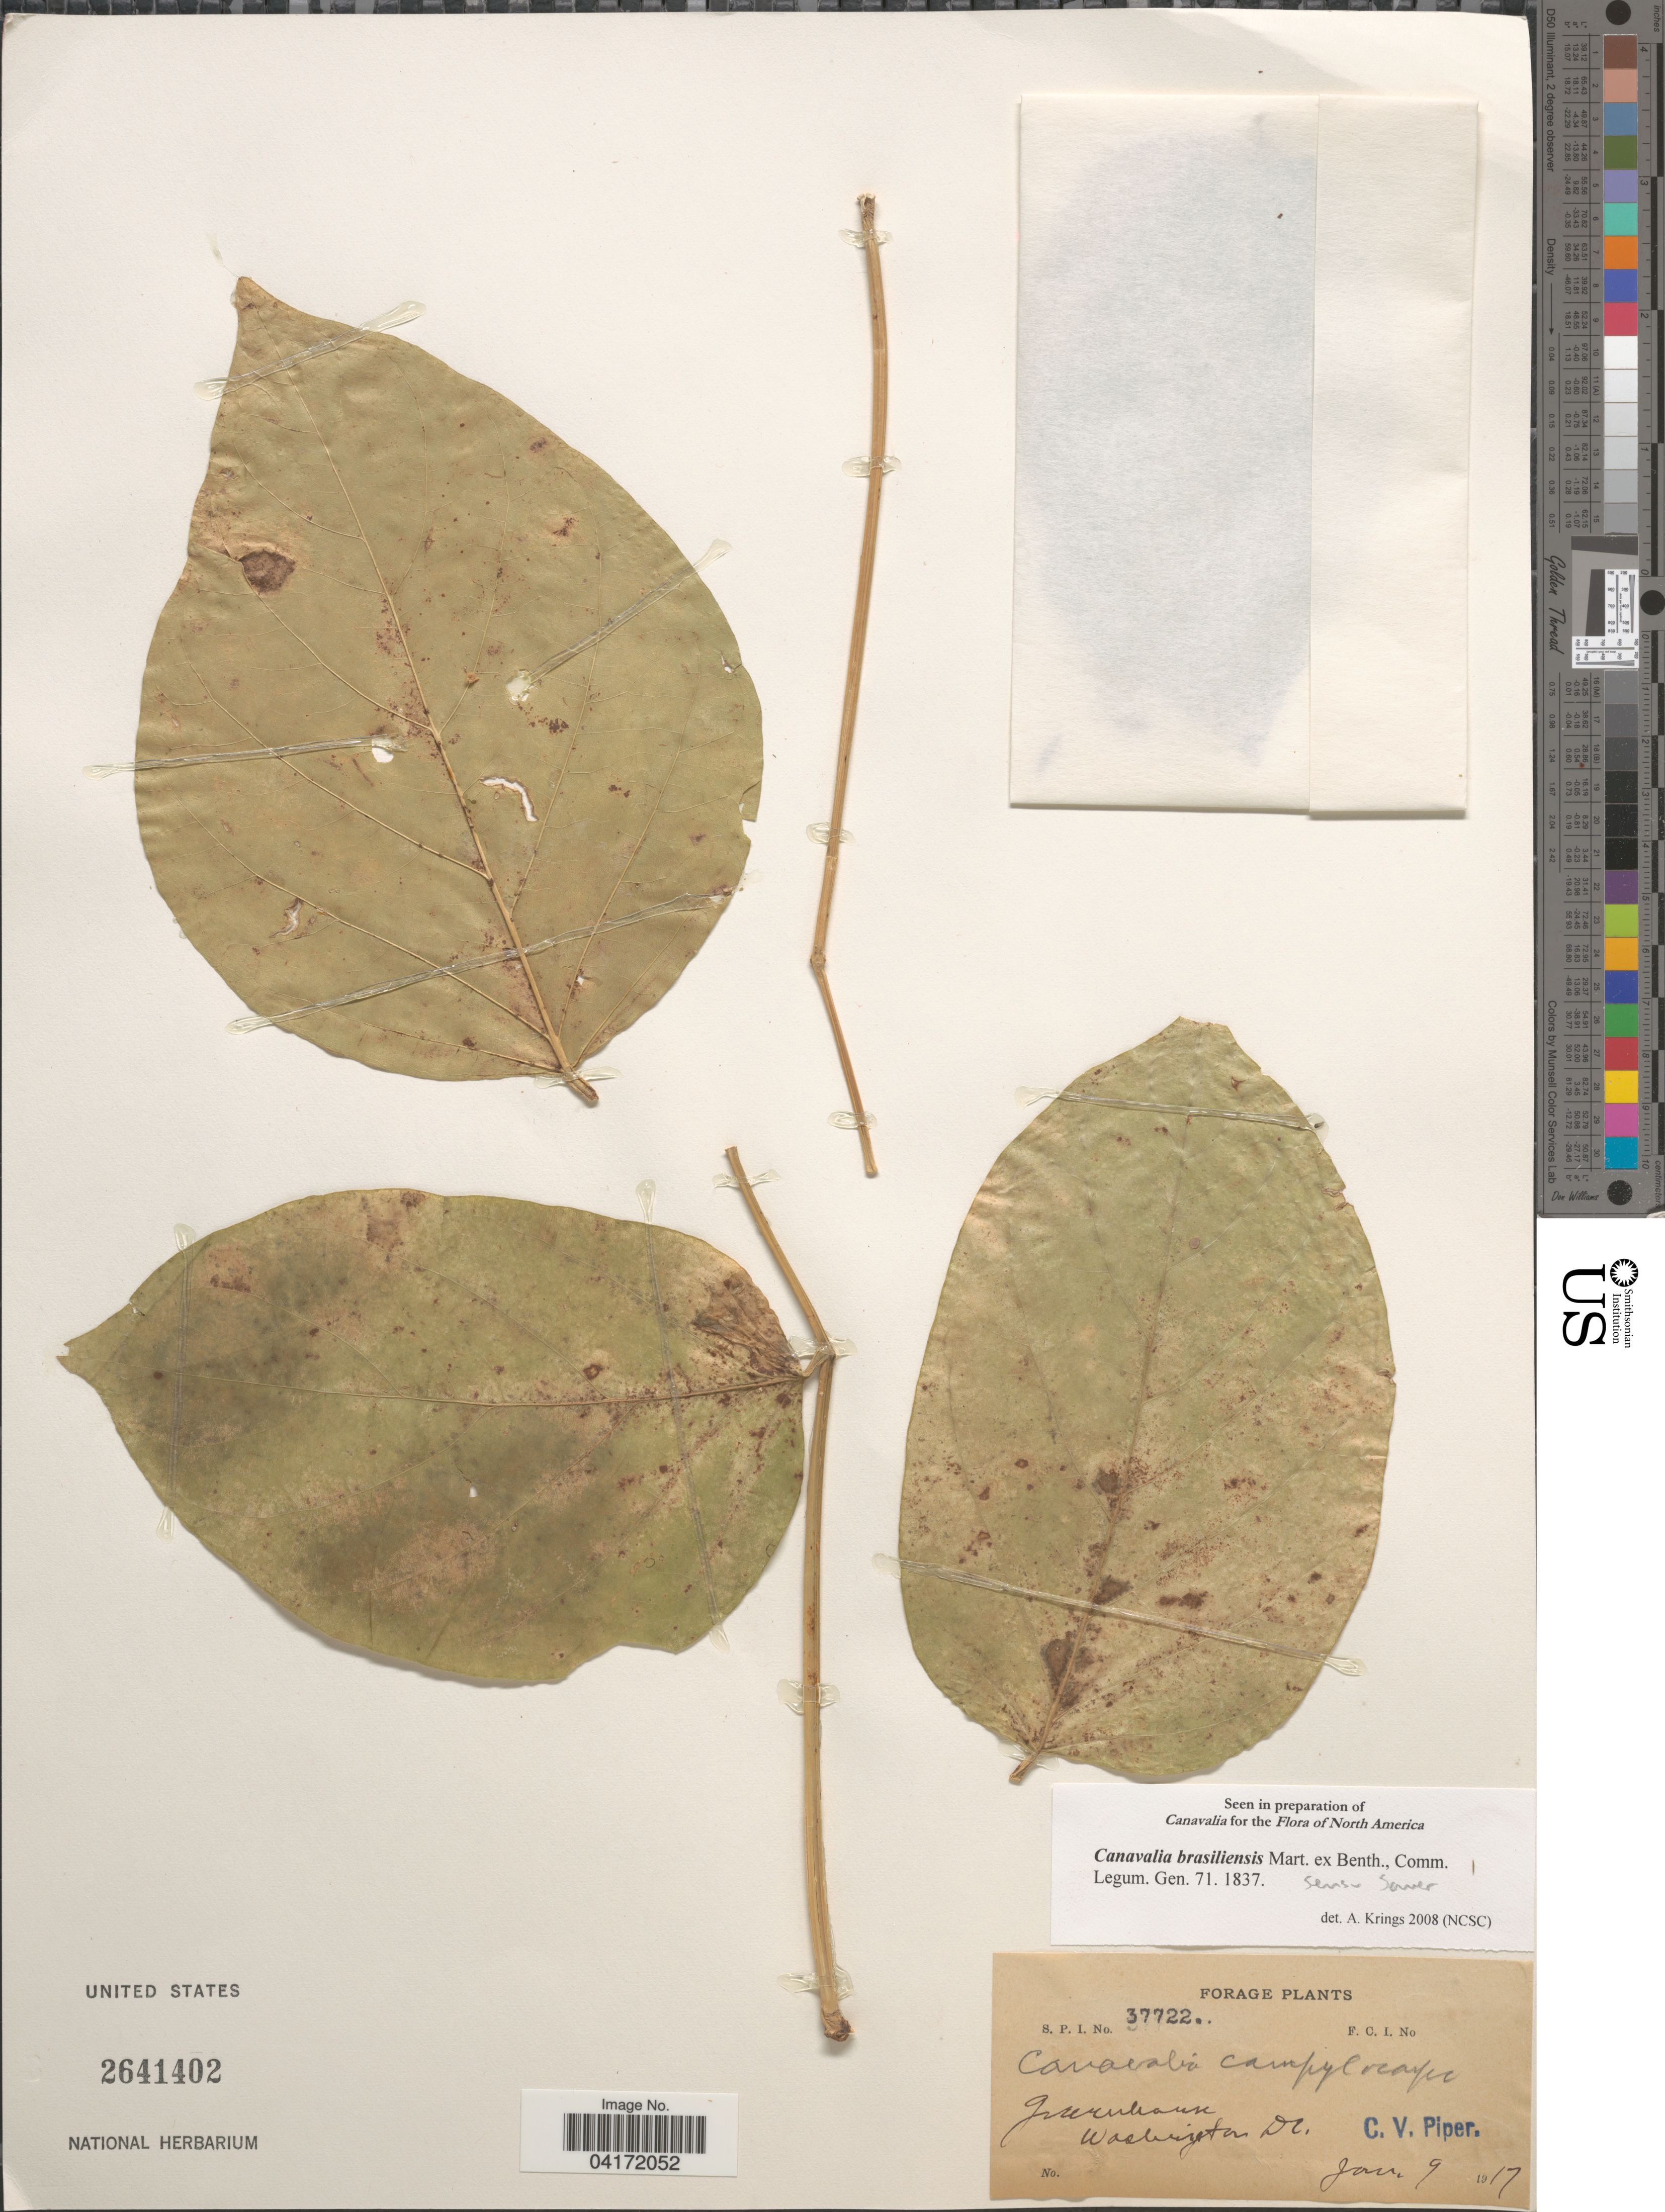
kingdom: Plantae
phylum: Tracheophyta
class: Magnoliopsida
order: Fabales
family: Fabaceae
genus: Canavalia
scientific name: Canavalia brasiliensis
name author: Mart. ex Benth.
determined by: Krings, A.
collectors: C. V. Piper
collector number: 37722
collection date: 1917-01-09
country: United States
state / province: District of Columbia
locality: Forage. Greenhouse Washington.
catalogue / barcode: US 2641402